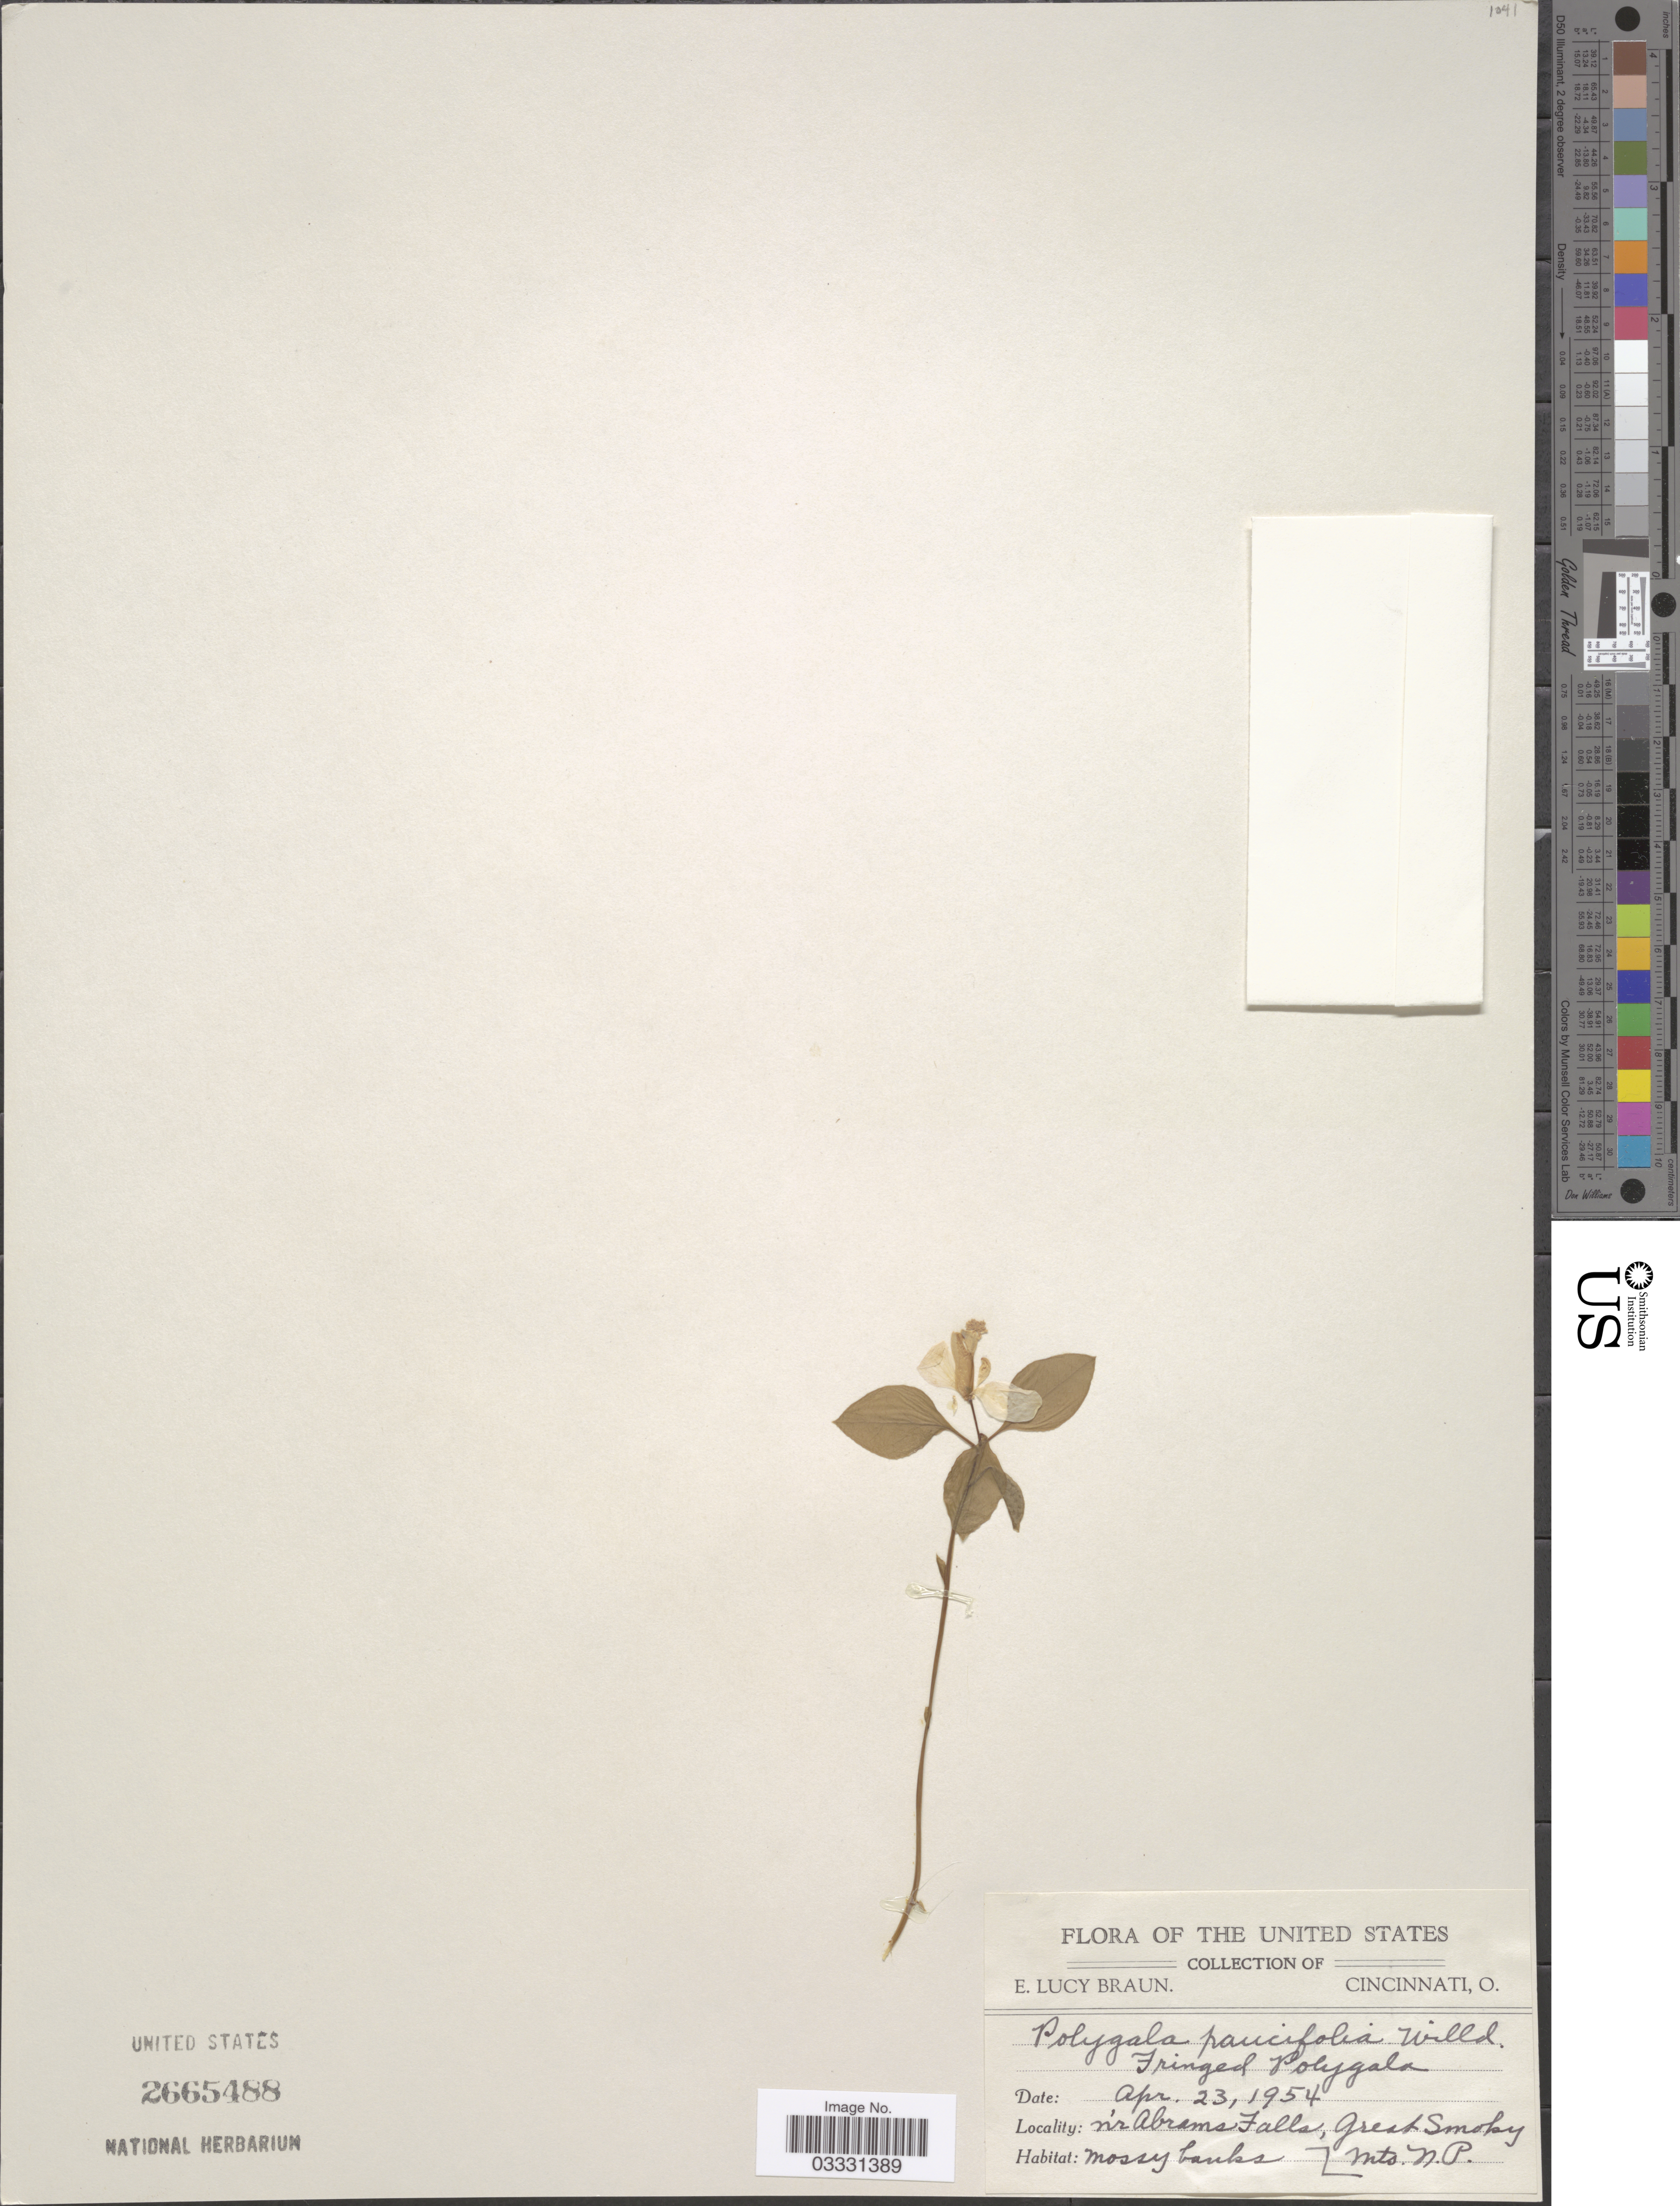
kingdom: Plantae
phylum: Tracheophyta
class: Magnoliopsida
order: Fabales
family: Polygalaceae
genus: Polygaloides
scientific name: Polygaloides paucifolia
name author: (Willd.) J.R. Abbott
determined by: Strong, Mark T., (BOT), Smithsonian Institution - National Museum of Natural History (UNITED STATES)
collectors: E. L. Braun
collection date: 1954-04-23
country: United States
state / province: Ohio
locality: N'r Abrams Falls, Great Smoky Mts. N.P.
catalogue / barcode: US 2665488